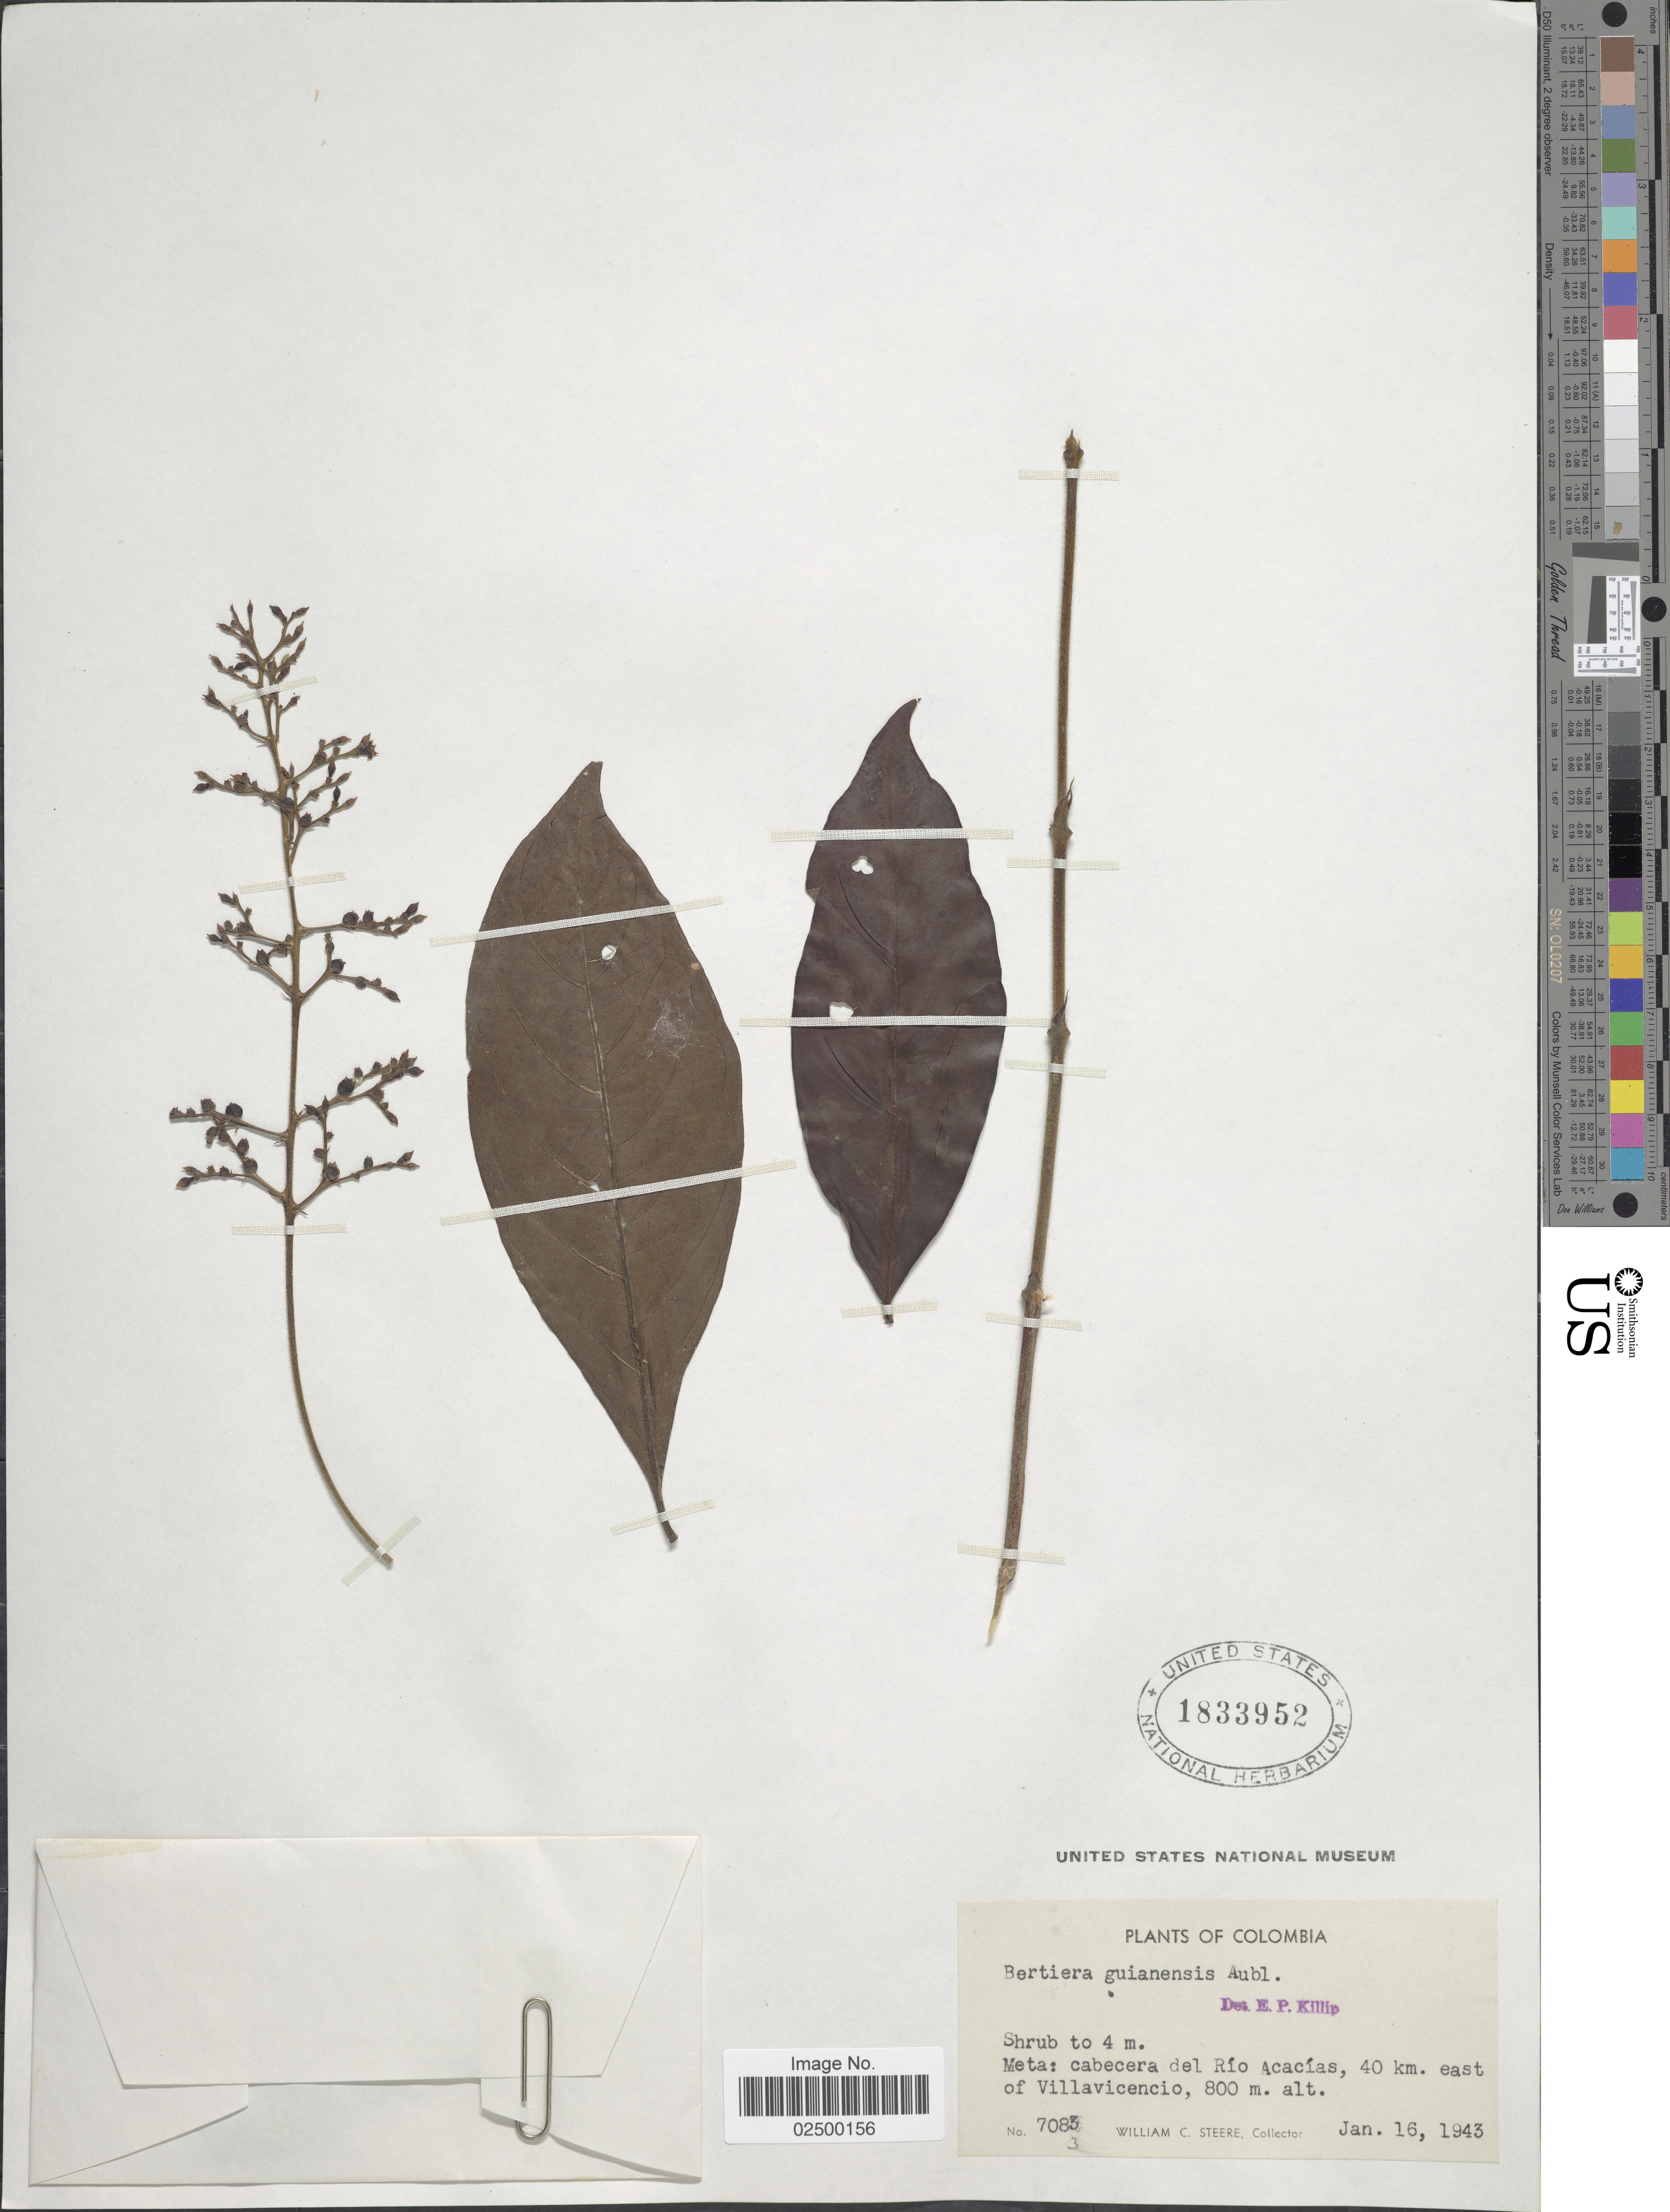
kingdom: Plantae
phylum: Tracheophyta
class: Magnoliopsida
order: Gentianales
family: Rubiaceae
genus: Bertiera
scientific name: Bertiera guianensis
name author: Aubl.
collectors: W. C. Steere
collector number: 7083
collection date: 1943-01-16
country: Colombia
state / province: Meta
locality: Cabecera del Rio Acacias, 40 km. east of Villavicencio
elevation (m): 800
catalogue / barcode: US 1833952